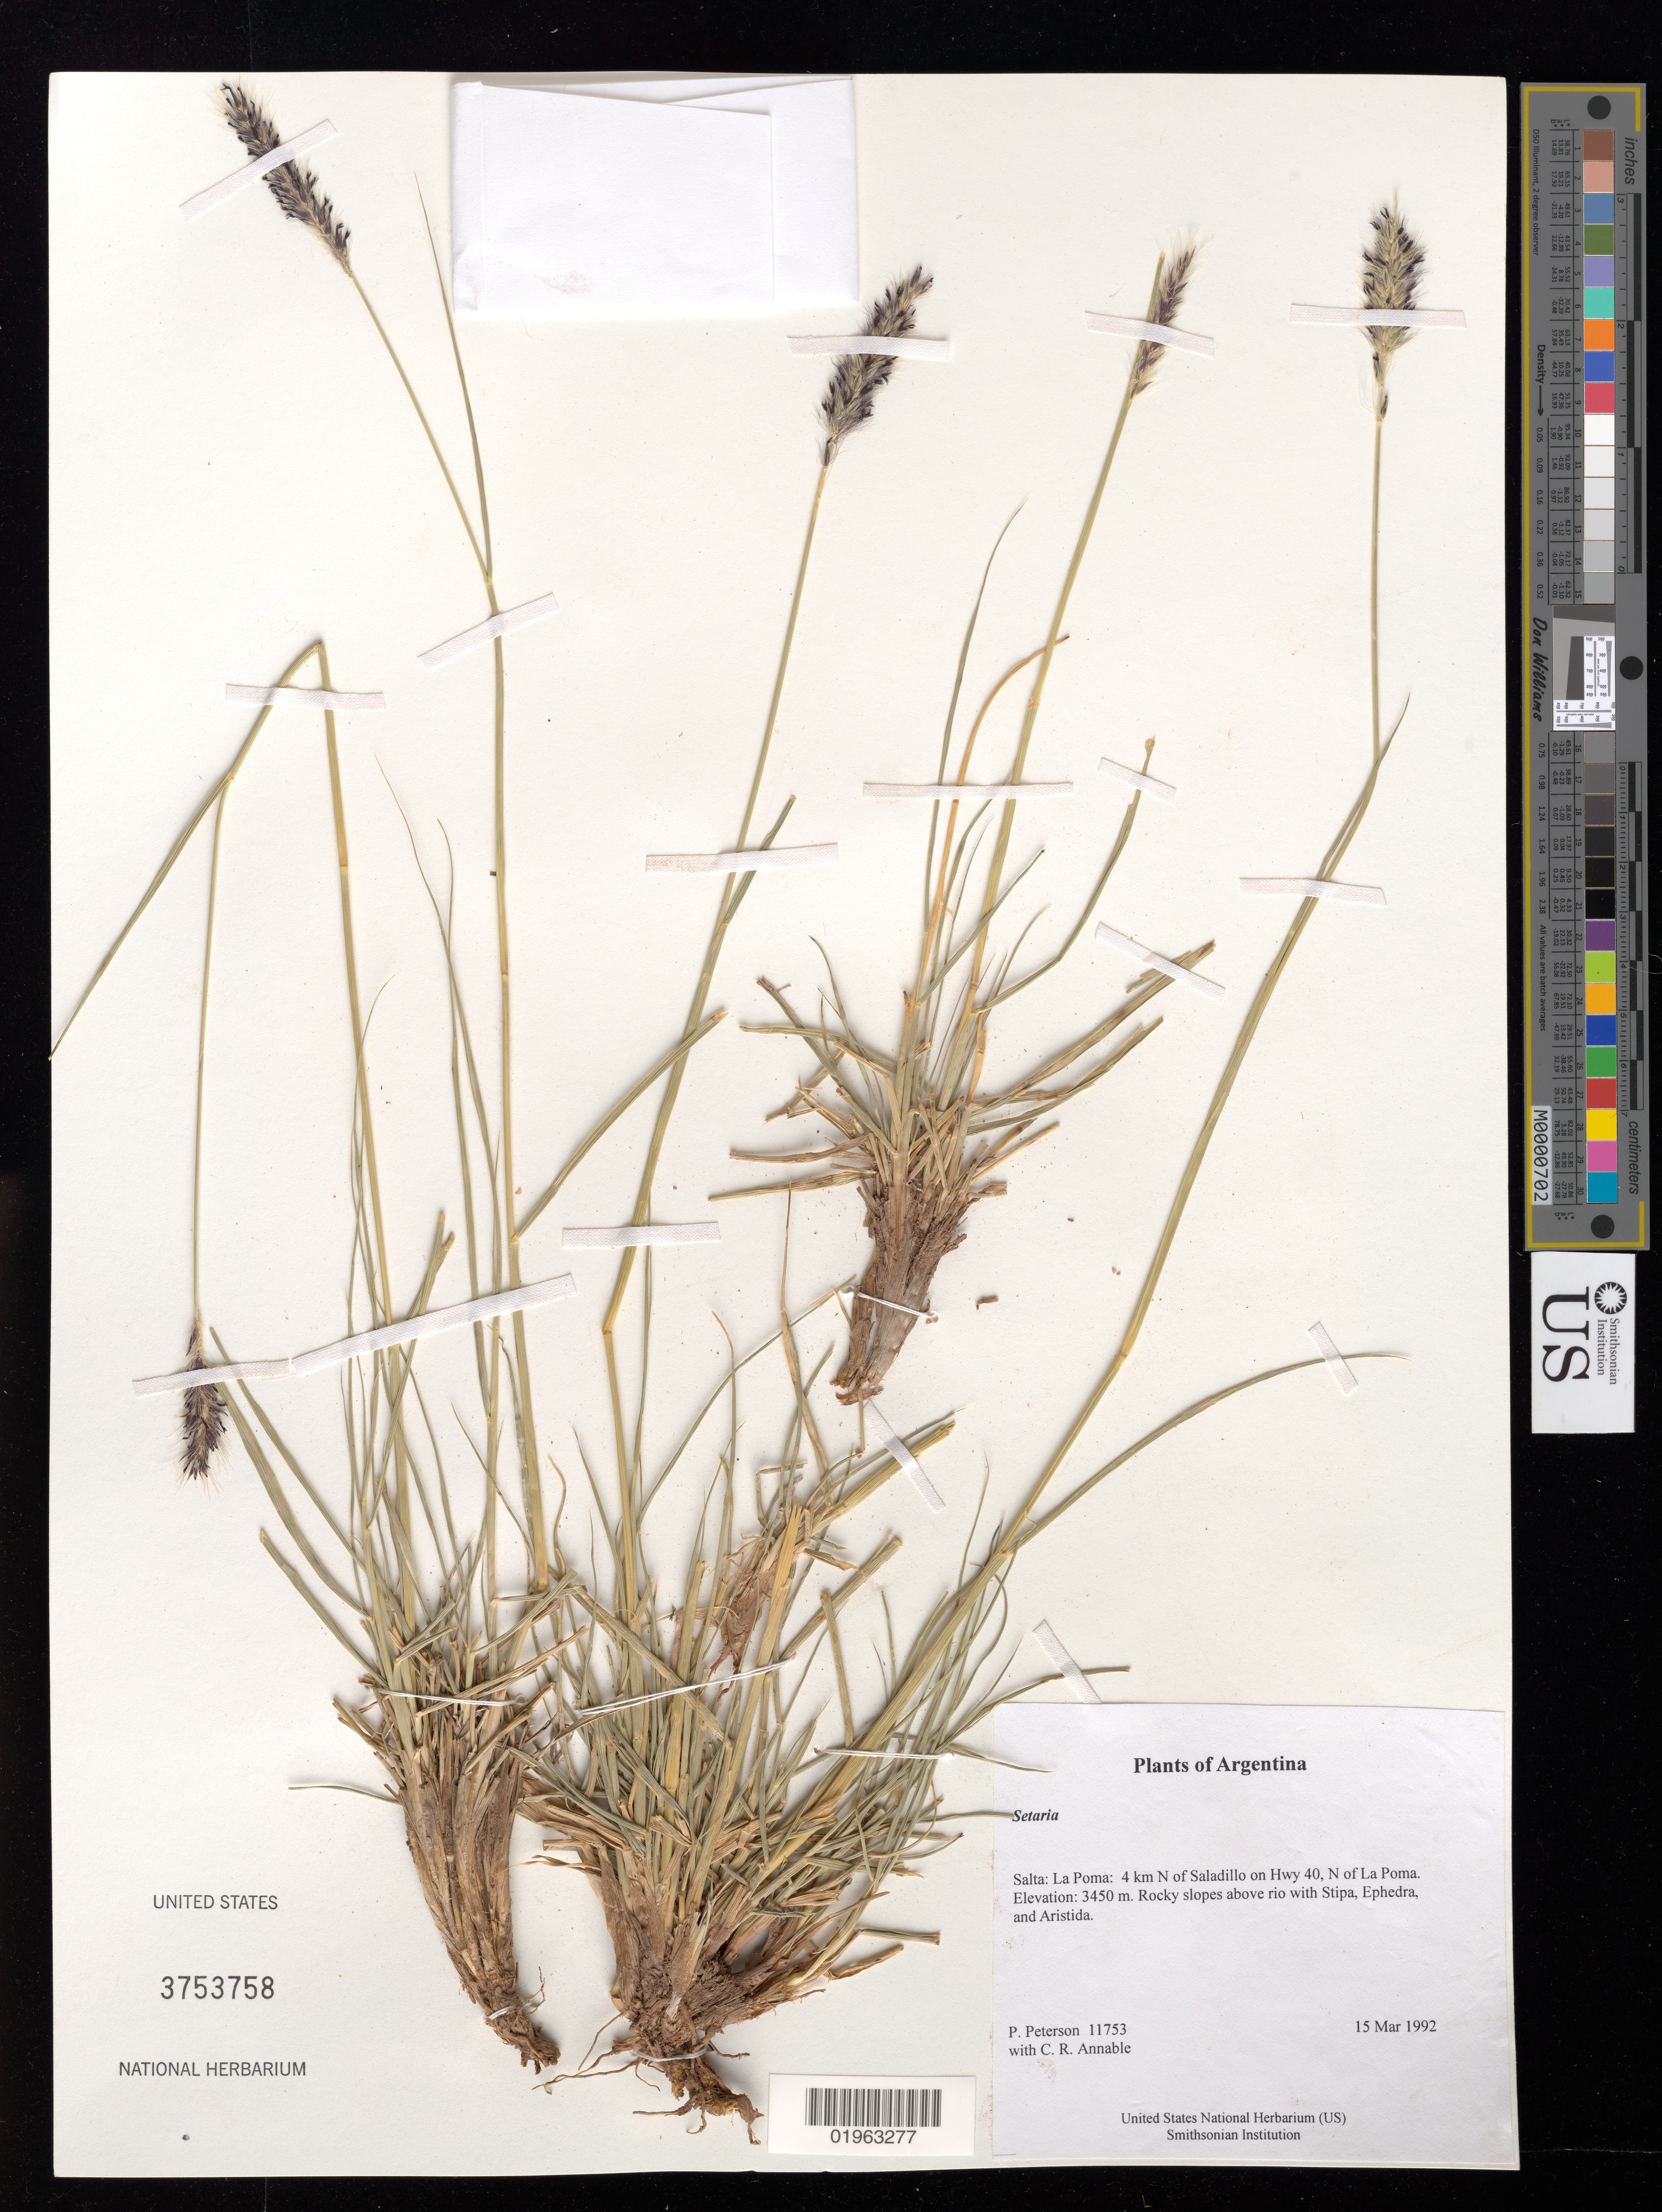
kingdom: Plantae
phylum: Tracheophyta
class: Liliopsida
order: Poales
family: Poaceae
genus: Setaria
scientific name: Setaria sp.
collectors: P. M. Peterson & C. R. Annable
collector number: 11753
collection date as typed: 15 Mar 1992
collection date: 1992-03-15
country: Argentina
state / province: Salta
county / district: La Poma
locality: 4 km N of Saladillo on Hwy 40, N of La Poma.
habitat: Rocky slopes above rio with Stipa, Ephedra, and Aristida.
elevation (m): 3450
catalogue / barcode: US 3753758